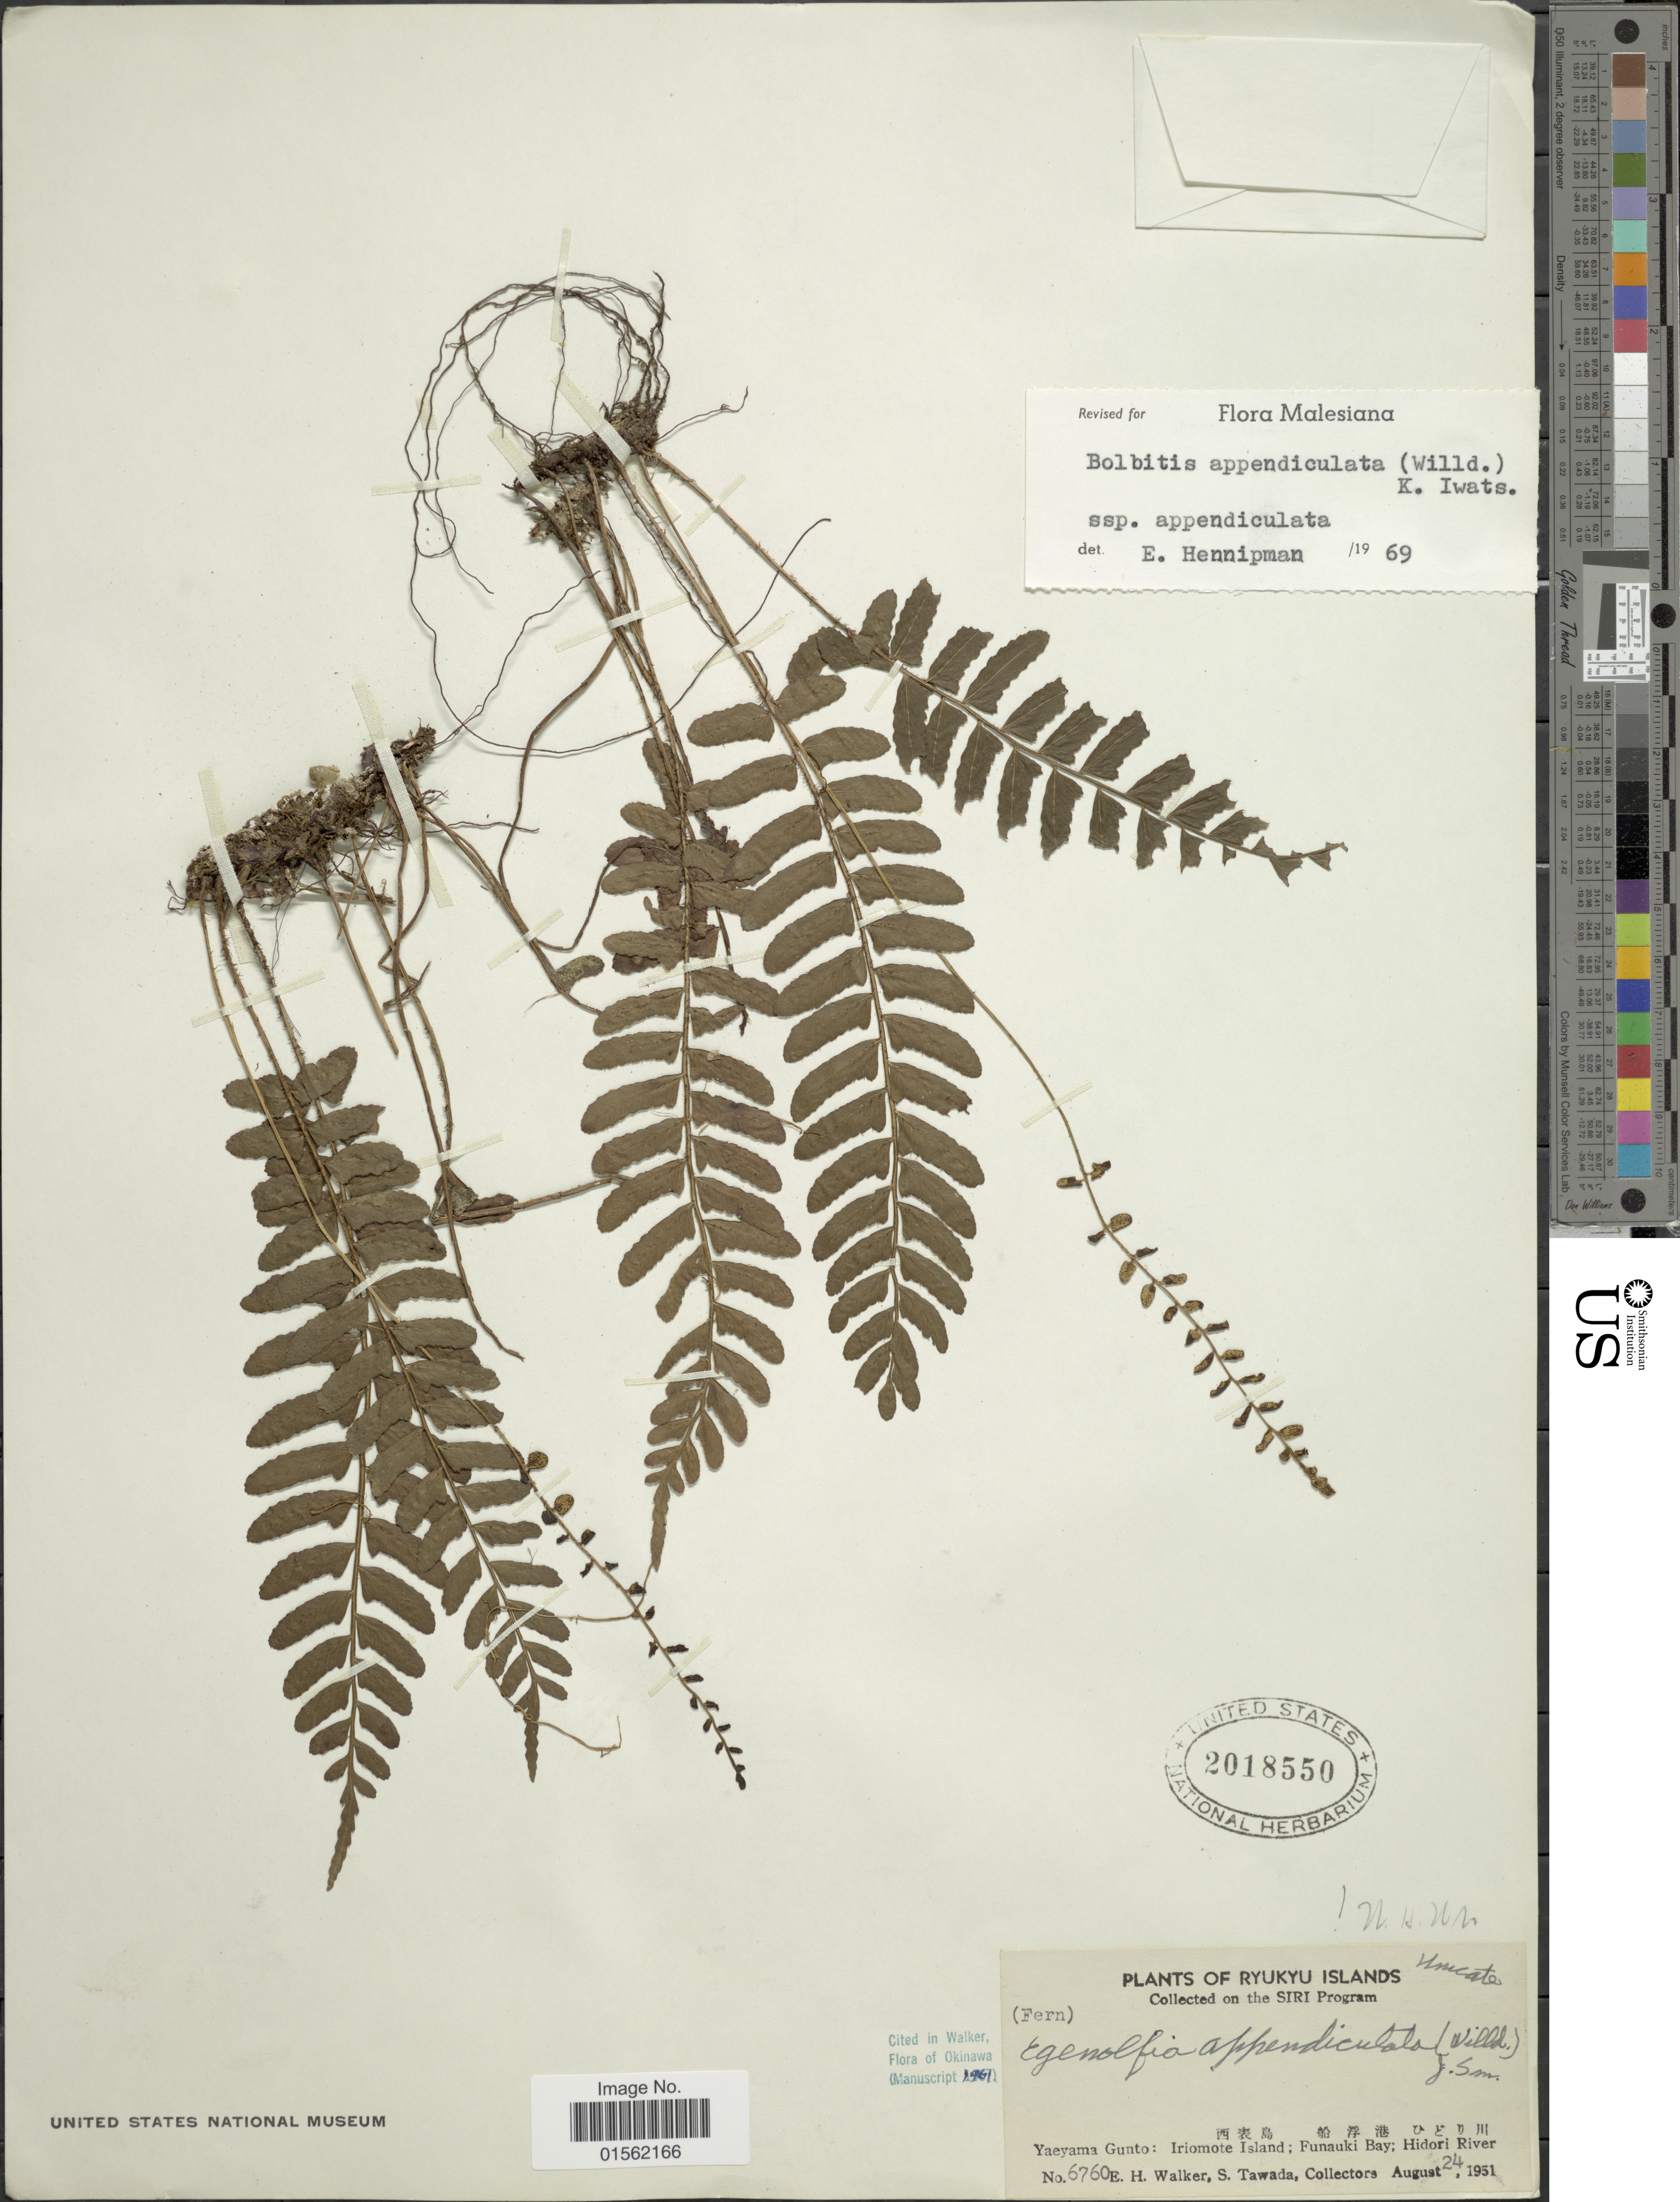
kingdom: Plantae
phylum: Tracheophyta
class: Polypodiopsida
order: Polypodiales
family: Dryopteridaceae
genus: Bolbitis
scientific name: Bolbitis appendiculata var. appendiculata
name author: (Willd.) K. Iwats.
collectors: E. H. Walker & S. Tawada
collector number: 6760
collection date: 1951-08-24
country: Japan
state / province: Okinawa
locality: Yaeyama Gunto: Iriomote Island; Funauki Bay; Hidori River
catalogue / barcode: US 2018550